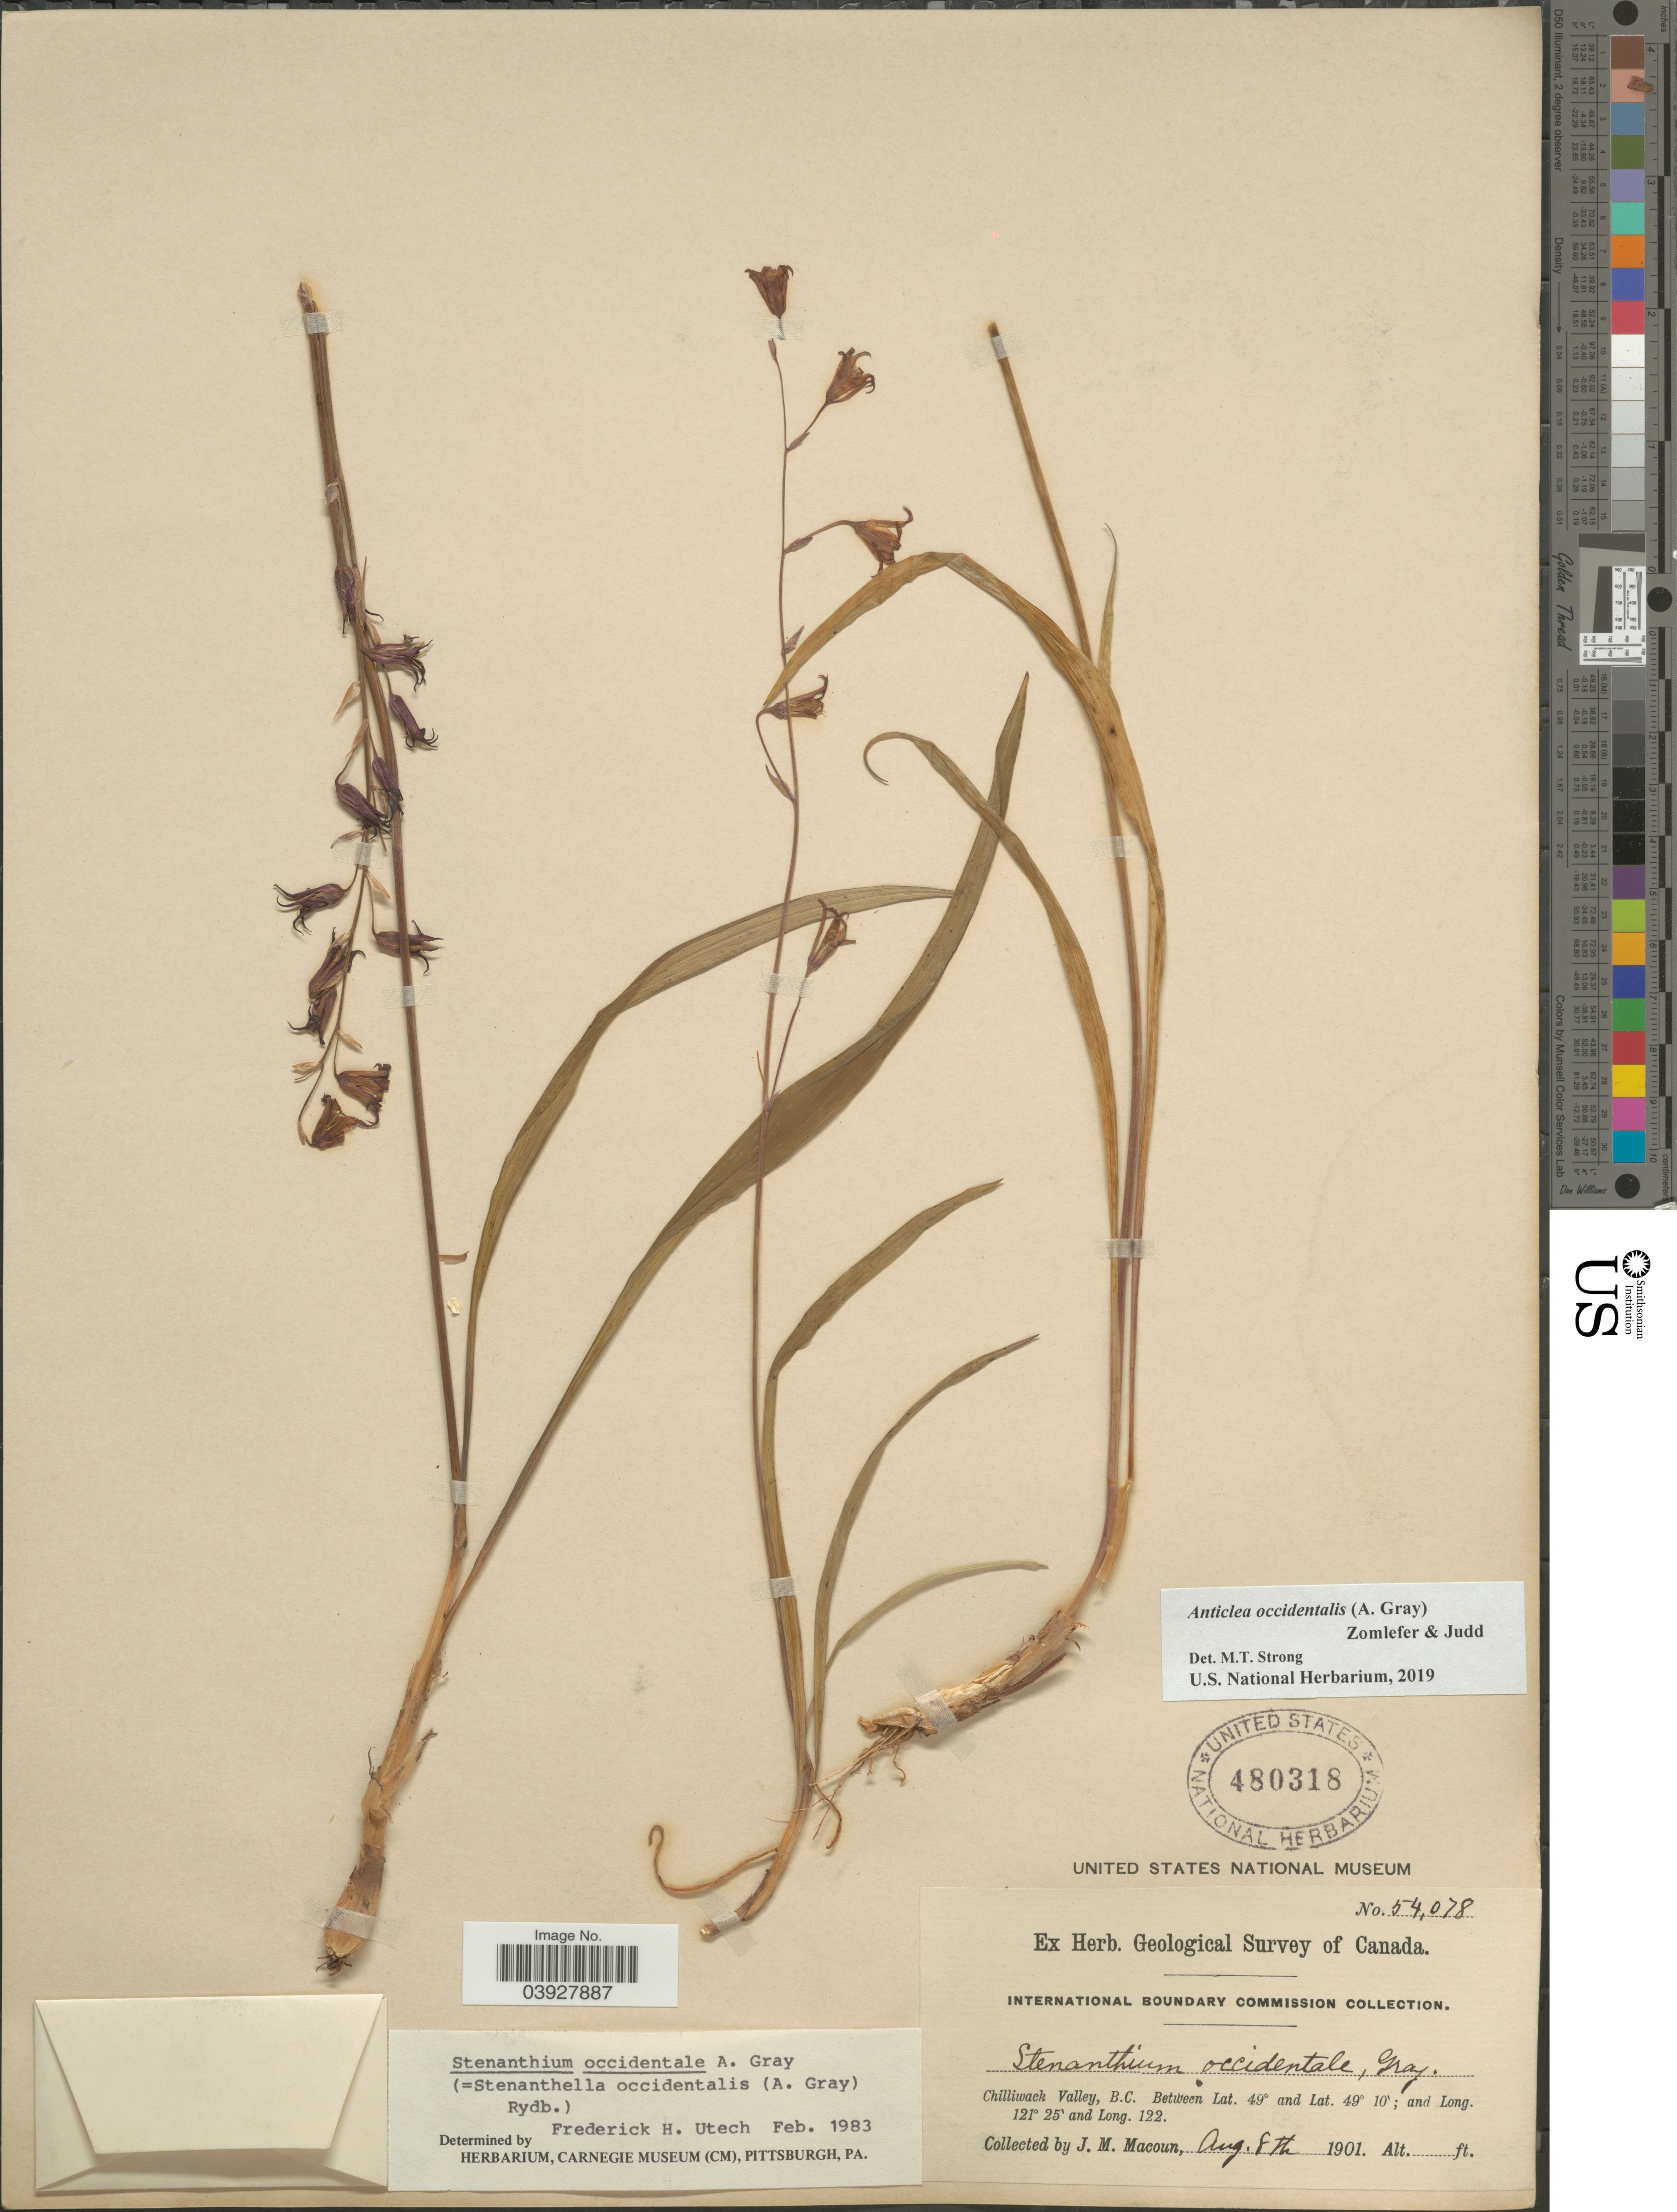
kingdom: Plantae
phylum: Tracheophyta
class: Liliopsida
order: Liliales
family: Melanthiaceae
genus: Anticlea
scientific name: Anticlea occidentalis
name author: (A. Gray) Zomlefer & Judd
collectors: J. M. Macoun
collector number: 54078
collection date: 1901-08-08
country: Canada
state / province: British Columbia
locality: Chilliwack Valley.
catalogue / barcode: US 480318